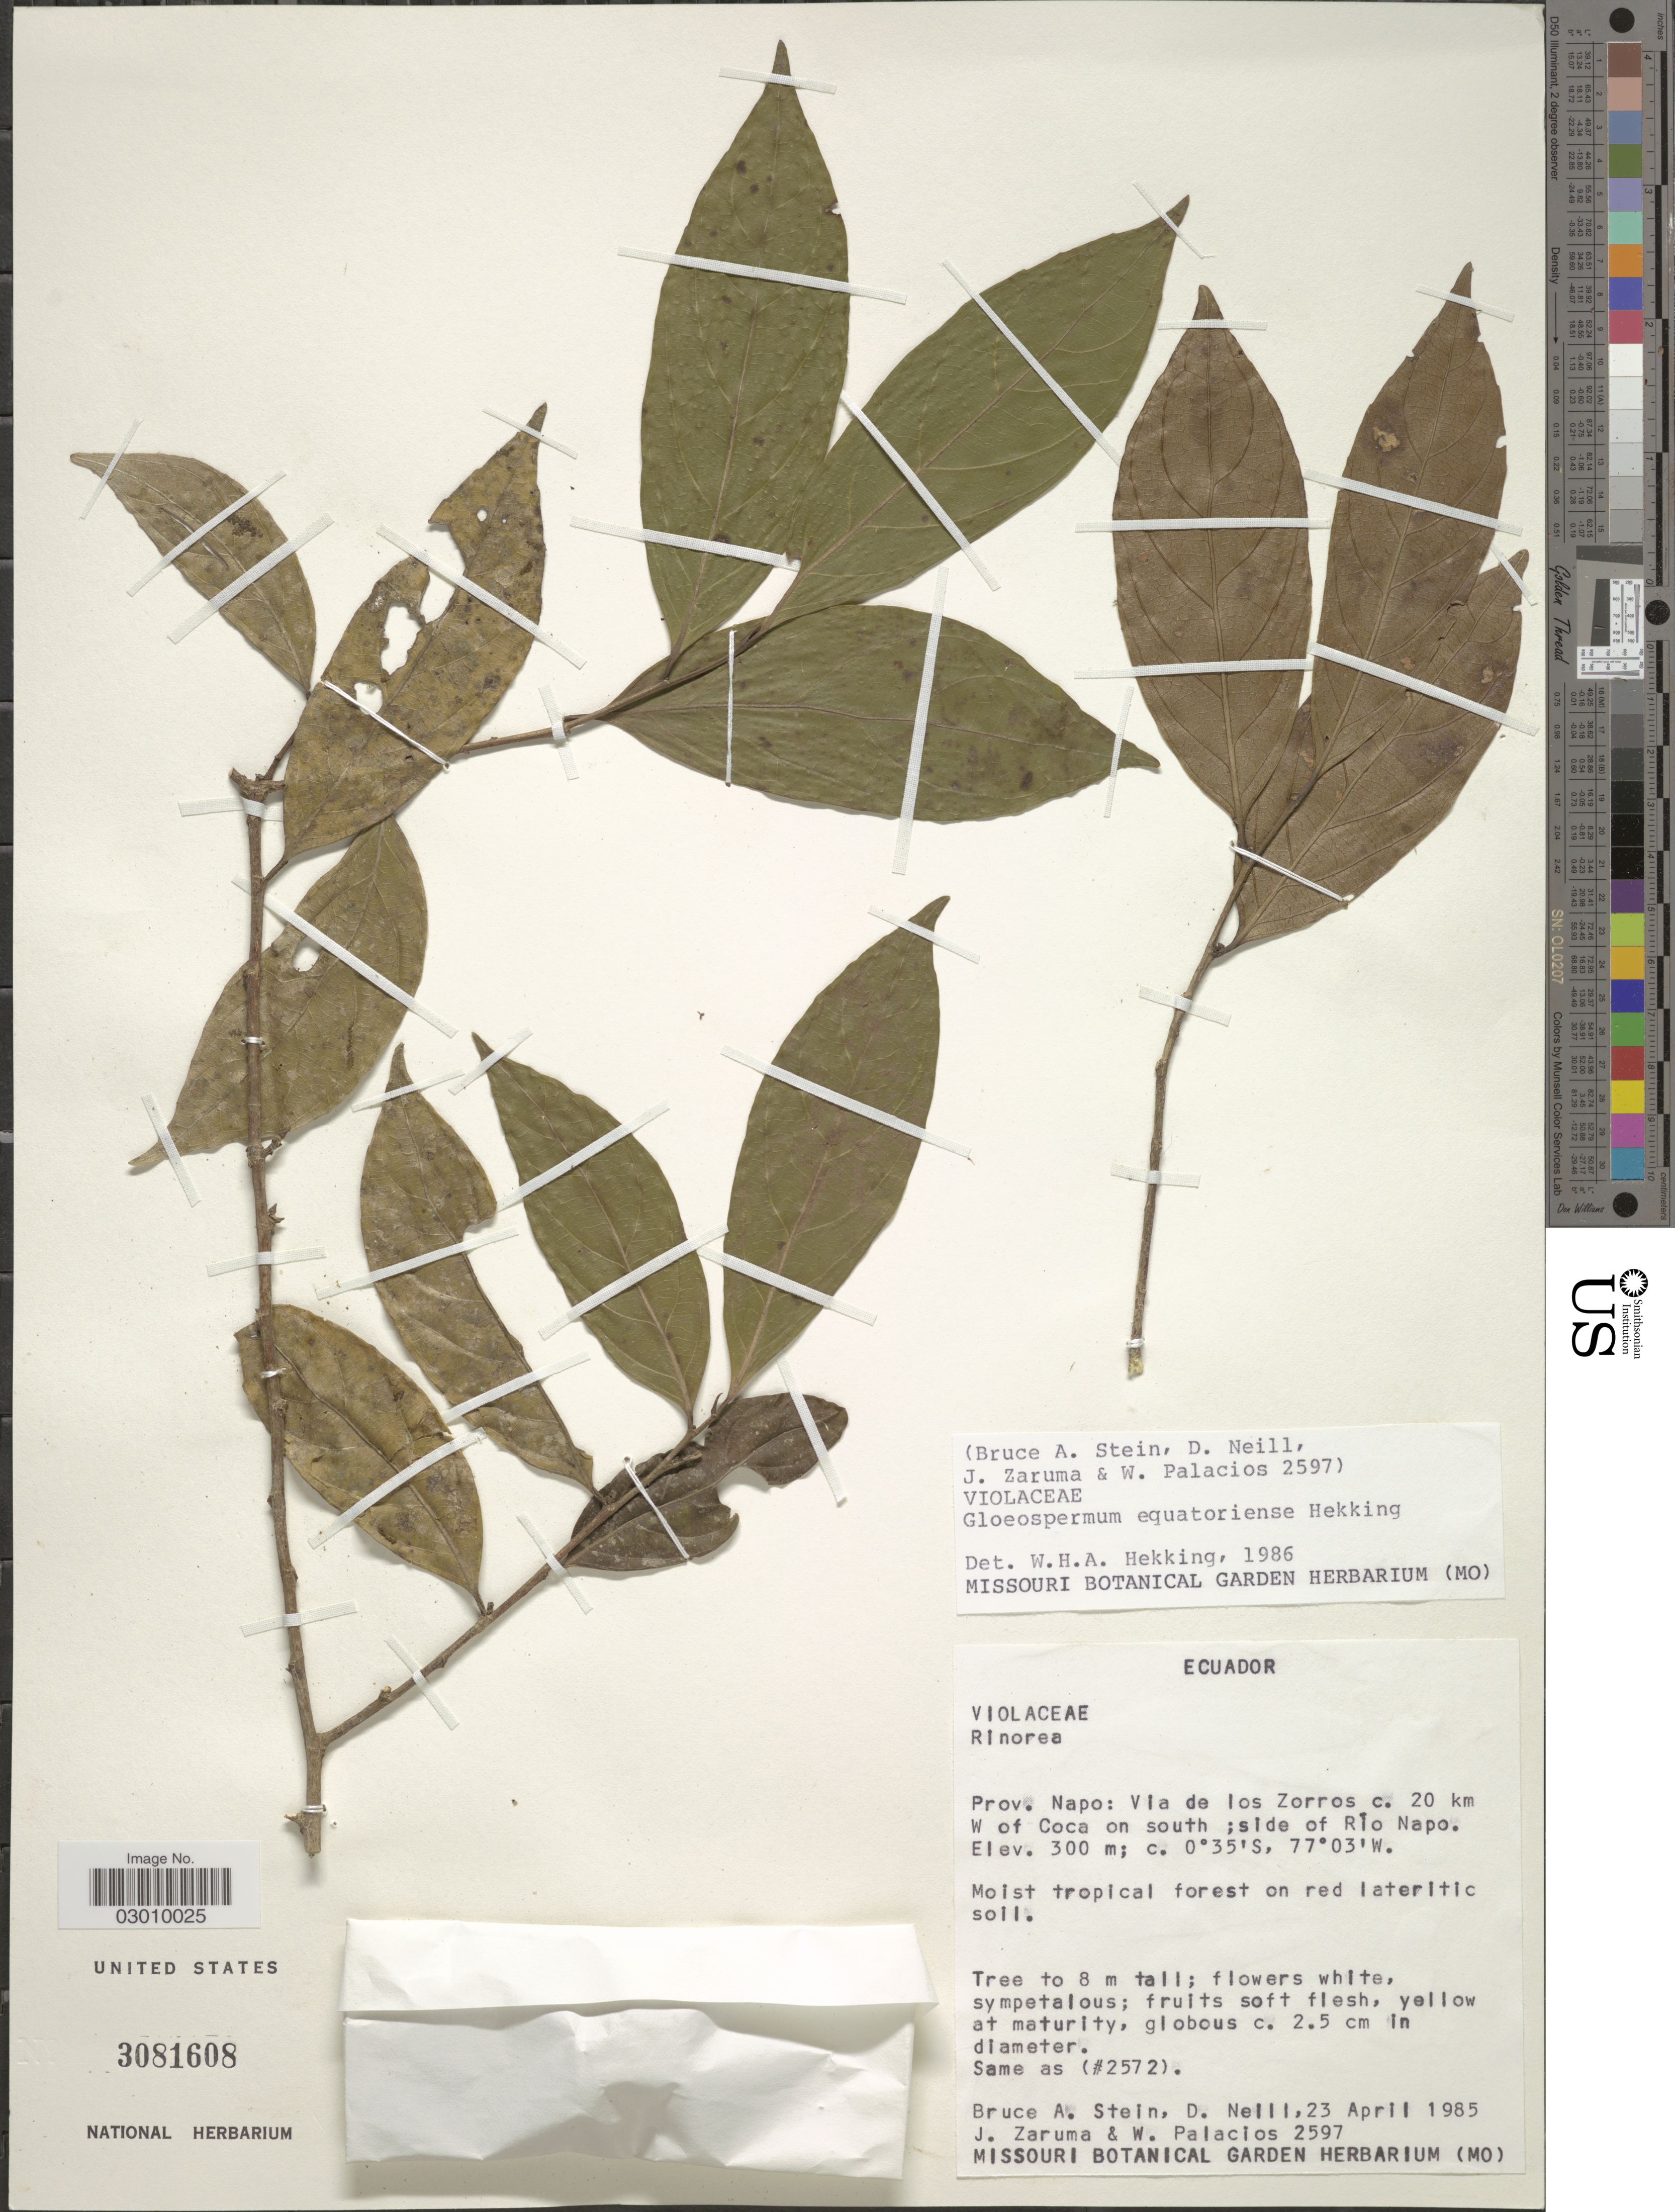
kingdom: Plantae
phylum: Tracheophyta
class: Magnoliopsida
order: Malpighiales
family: Violaceae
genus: Gloeospermum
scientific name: Gloeospermum equatoriense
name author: Hekking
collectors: B. A. Stein, D. Neill, J. Zaruma & W. Palacios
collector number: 2597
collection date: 1985-04-23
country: Ecuador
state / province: Napo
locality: Prov. Napo: Via de los Zorros, c. 20 km W of Coca on south; side of Río Napo.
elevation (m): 300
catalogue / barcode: US 3081608